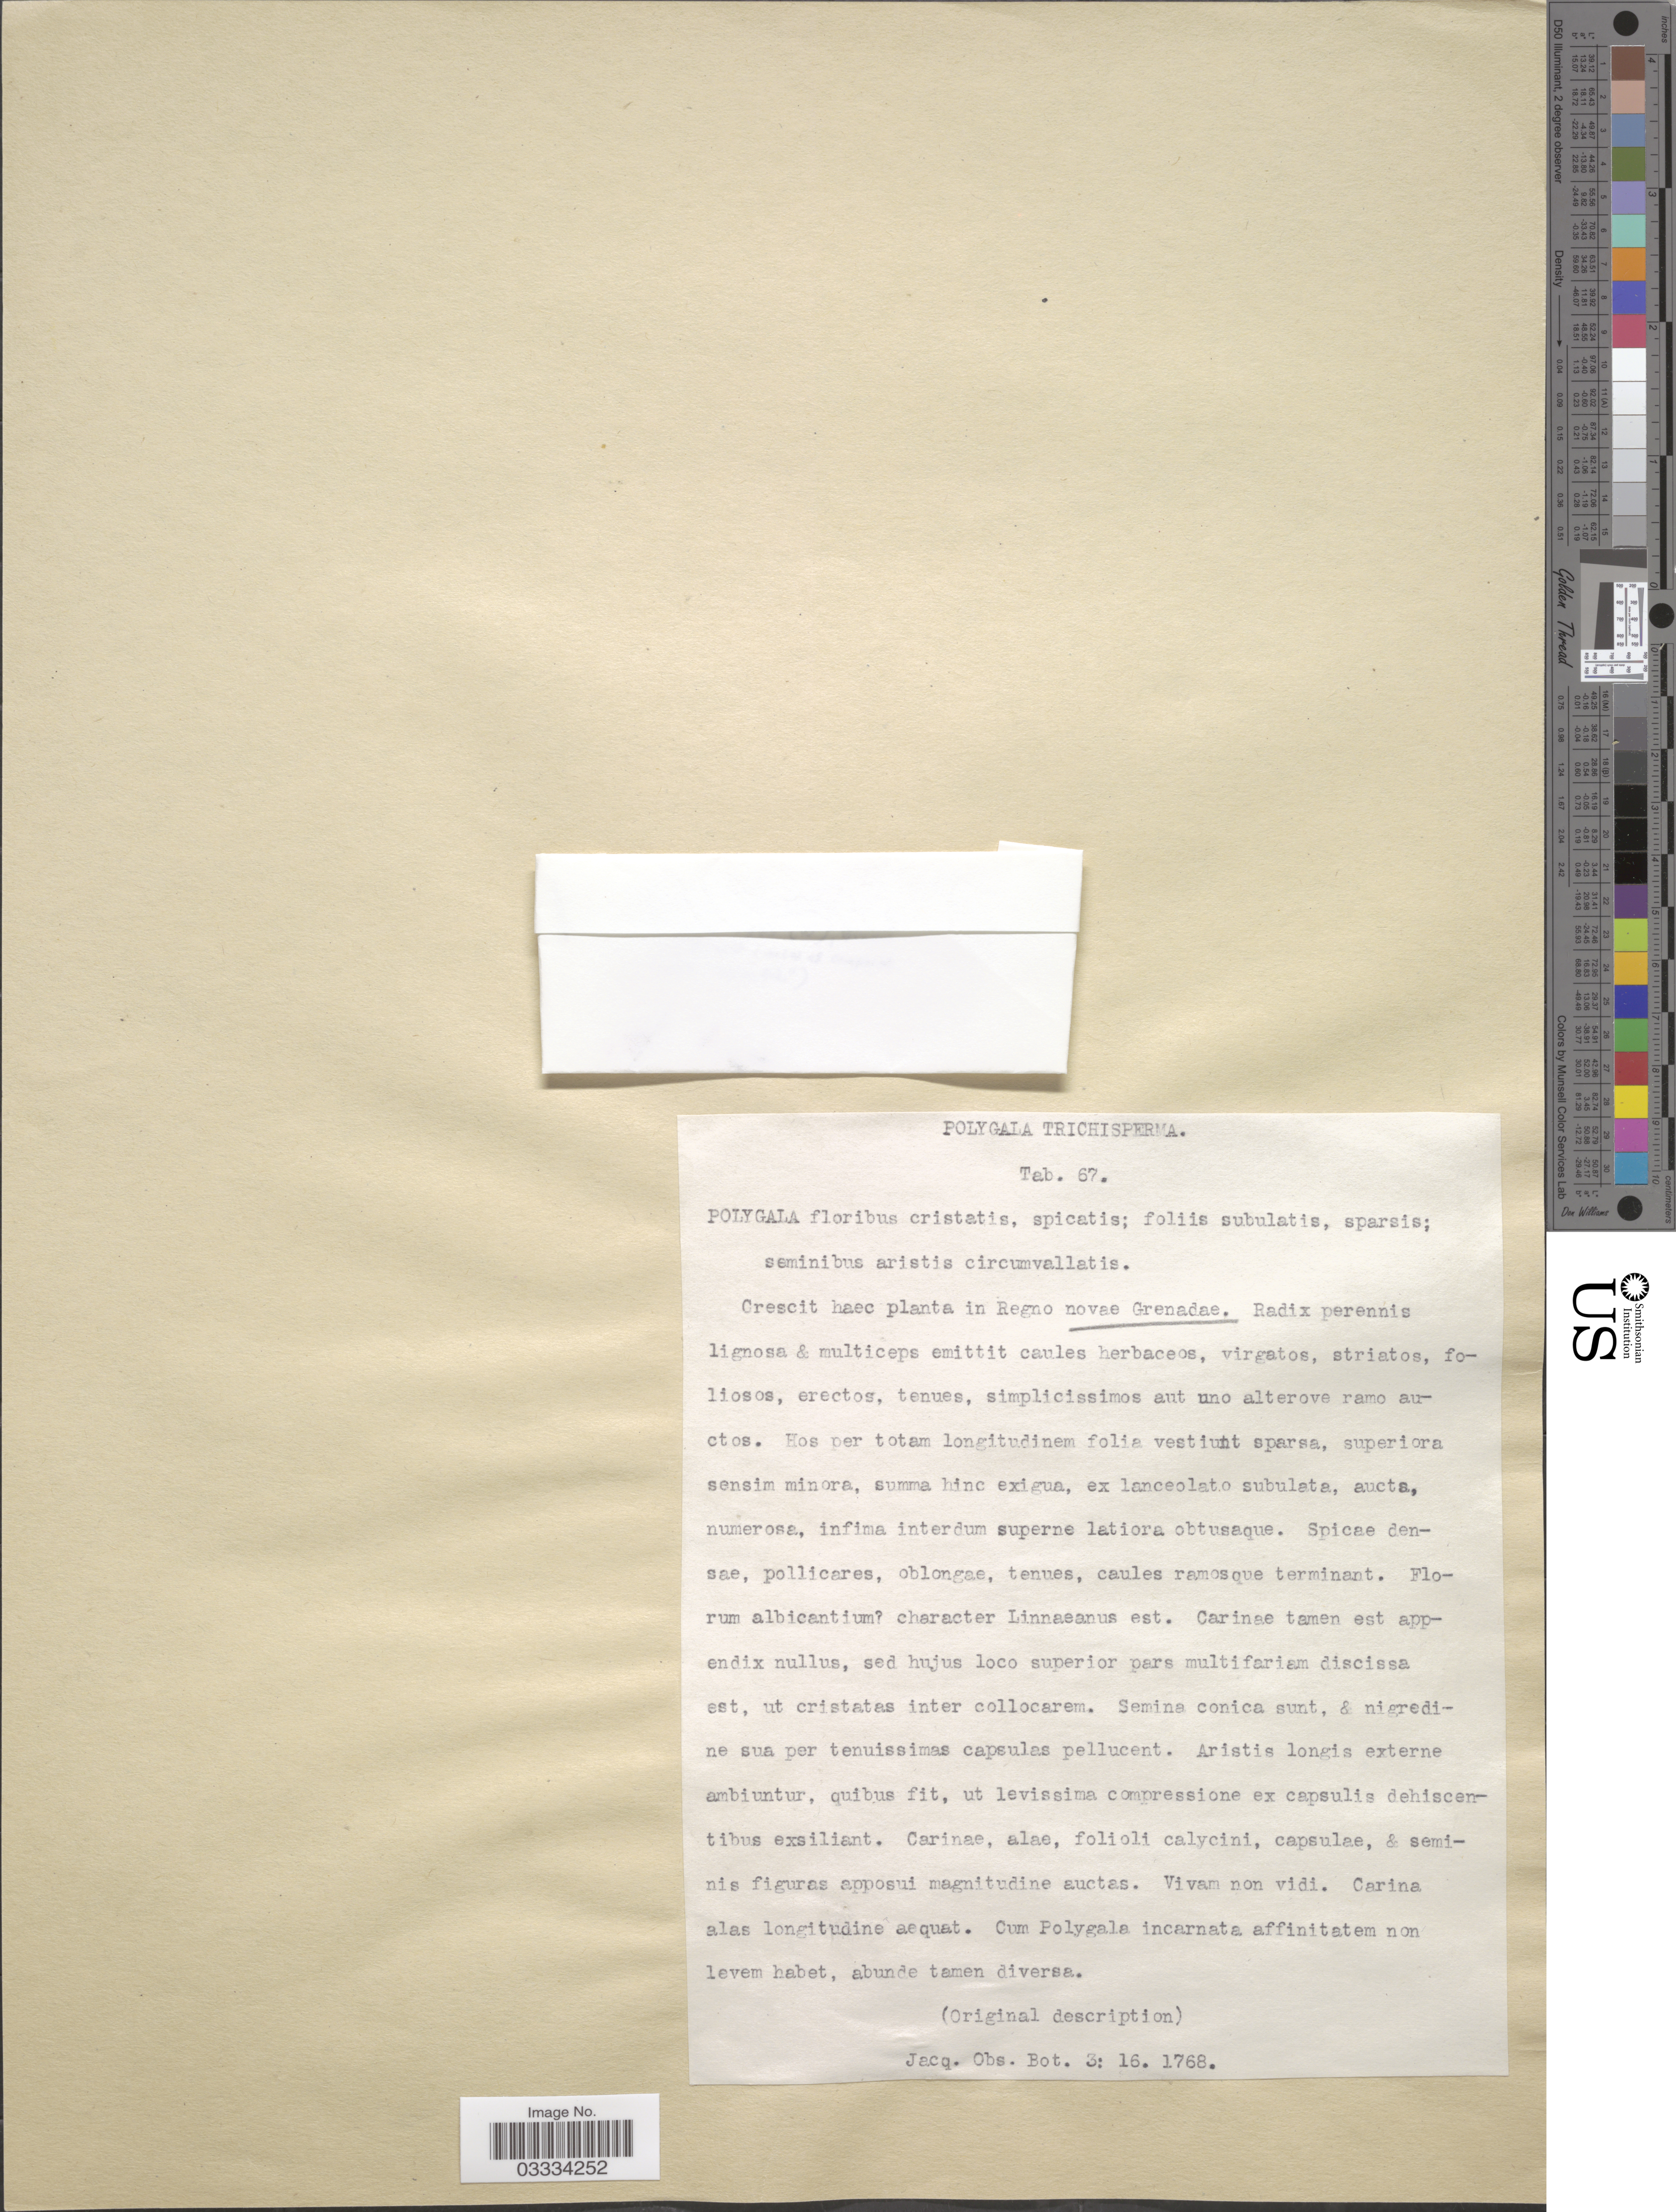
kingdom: Plantae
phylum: Tracheophyta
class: Magnoliopsida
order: Fabales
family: Polygalaceae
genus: Polygala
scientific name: Polygala trichosperma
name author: L.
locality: Regno novae Grenadae. [unsure placement]